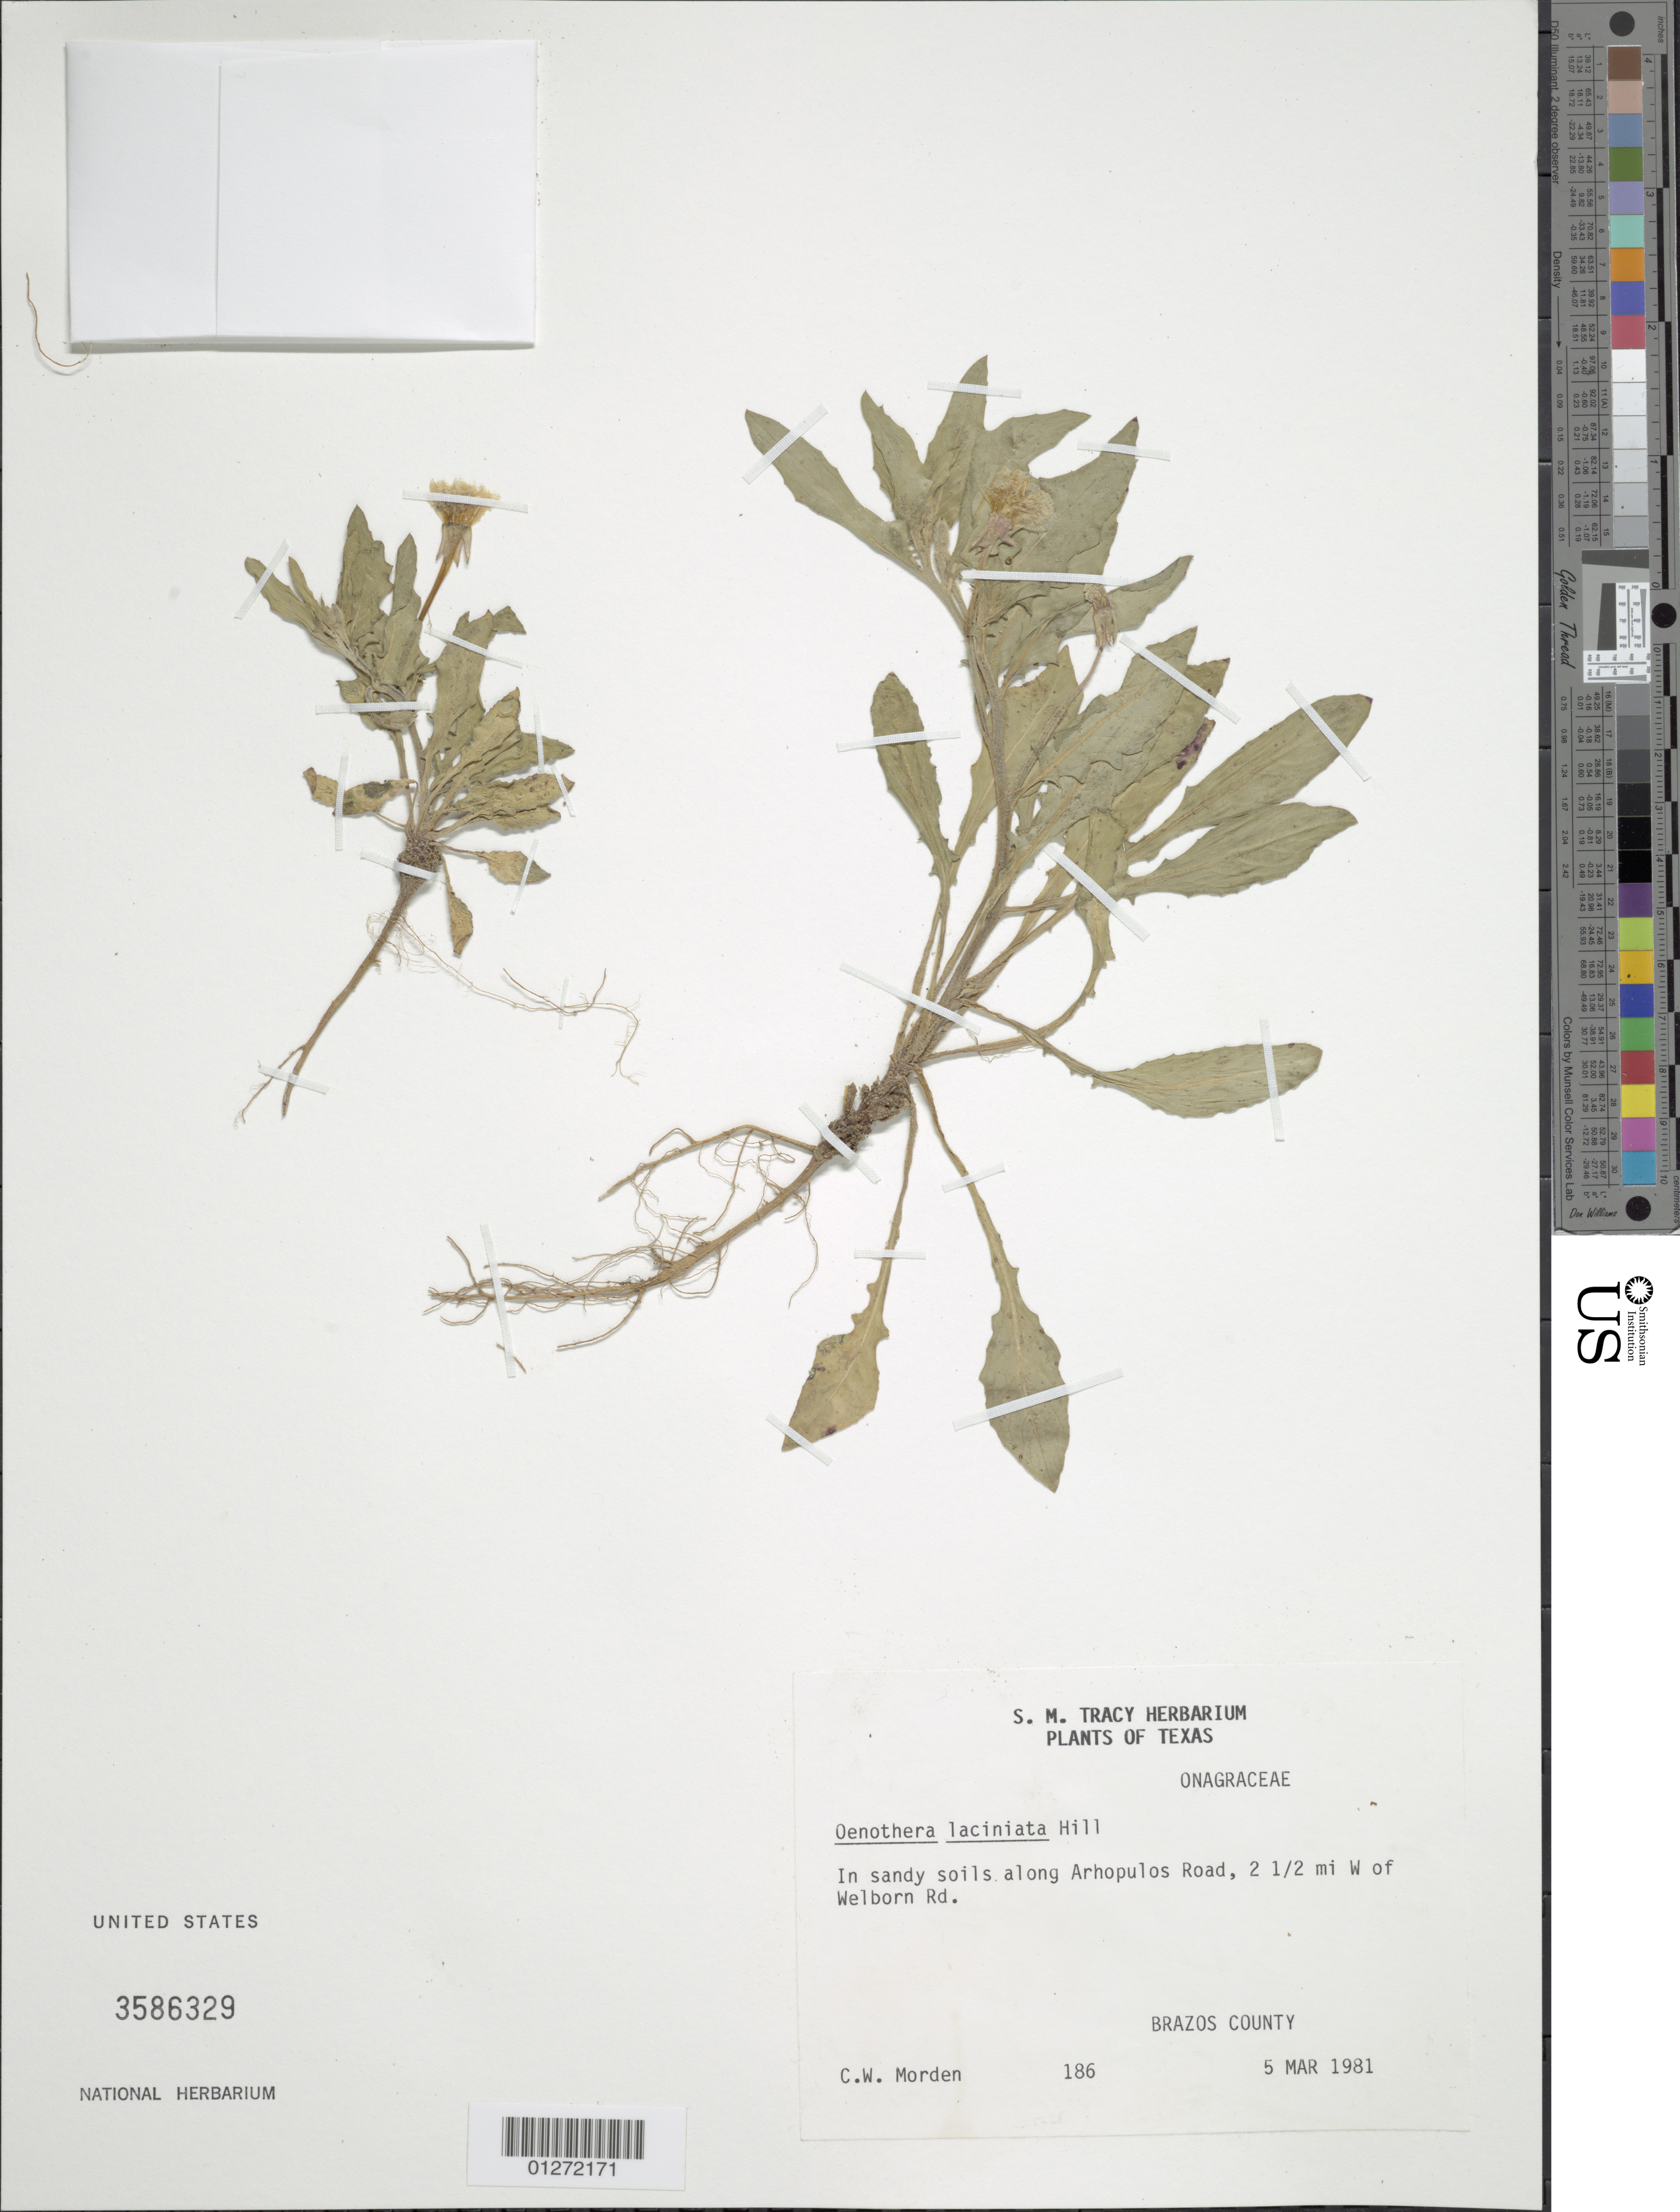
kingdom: Plantae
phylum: Tracheophyta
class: Magnoliopsida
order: Myrtales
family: Onagraceae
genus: Oenothera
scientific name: Oenothera laciniata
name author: Hill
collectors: C. W. Morden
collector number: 186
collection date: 1981-03-05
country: United States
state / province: Texas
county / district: Brazos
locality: along Arhopulos Road, 2.5 mi W of Welborn Rd.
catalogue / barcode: US 3586329